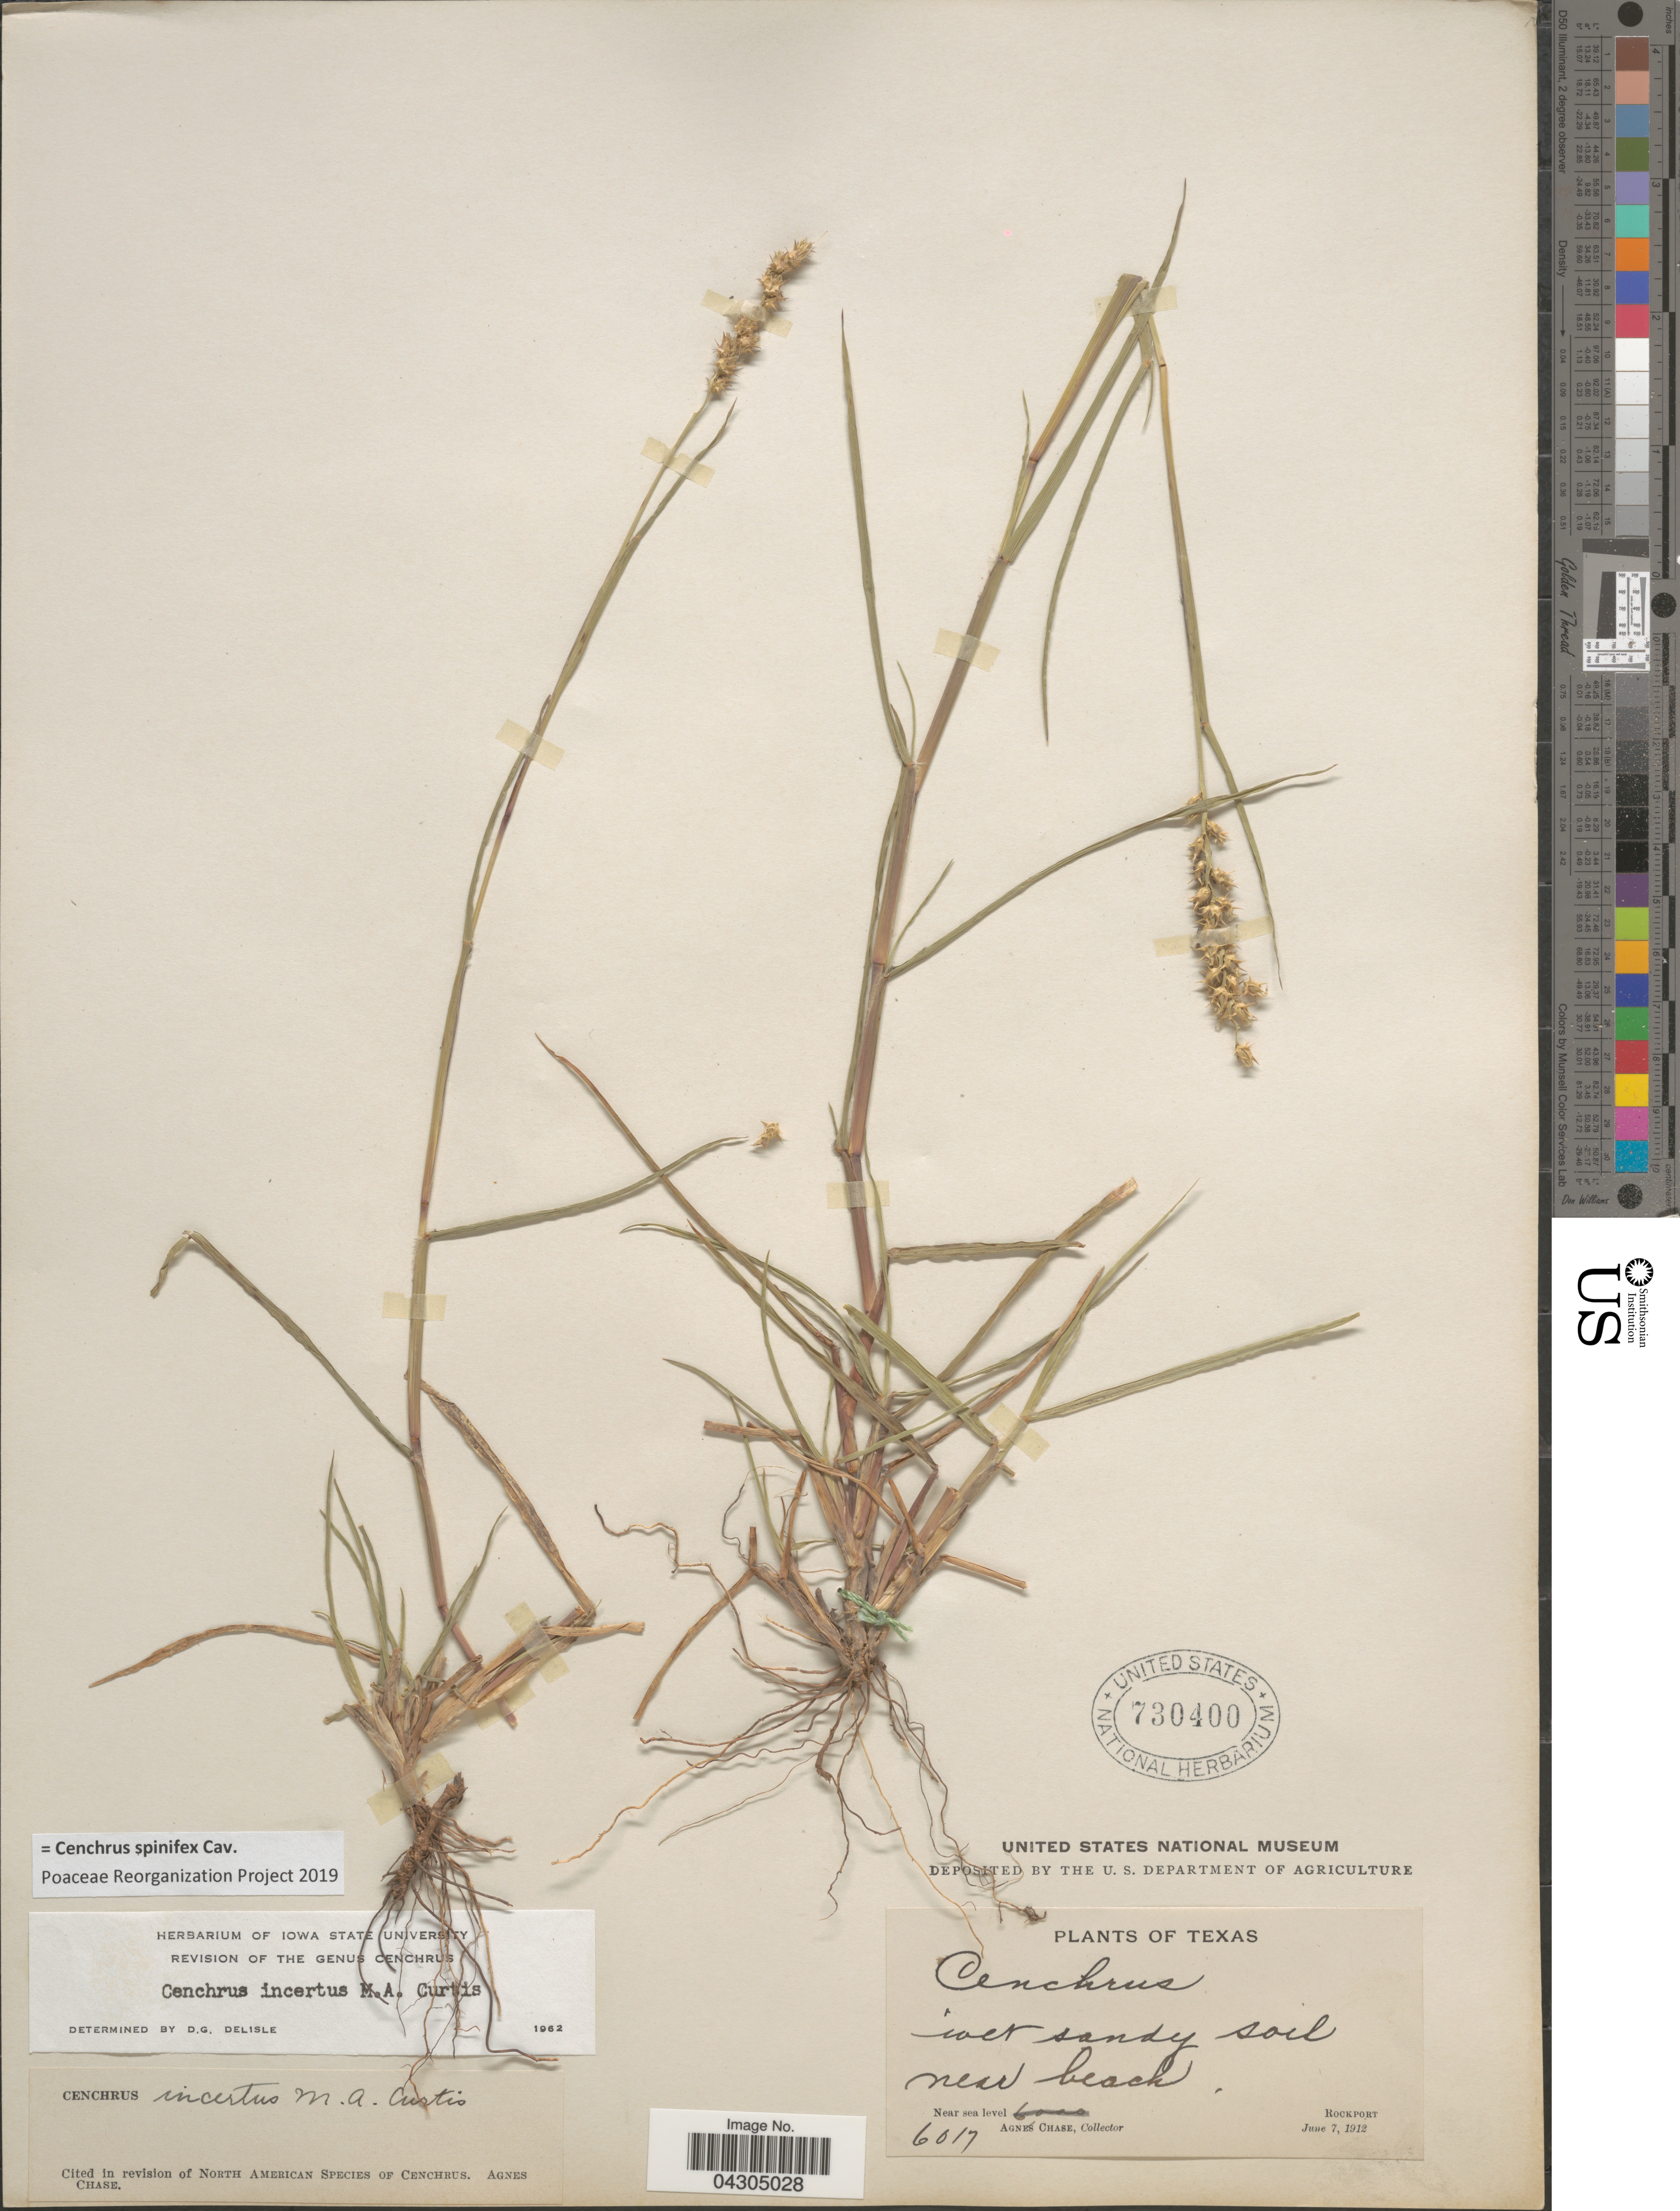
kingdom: Plantae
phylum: Tracheophyta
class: Liliopsida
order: Poales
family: Poaceae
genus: Cenchrus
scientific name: Cenchrus spinifex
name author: Cav.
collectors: A. Chase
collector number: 6017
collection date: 1912-06-07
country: United States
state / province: Texas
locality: Wet sandy soil. New beach. Rockport.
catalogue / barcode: US 730400